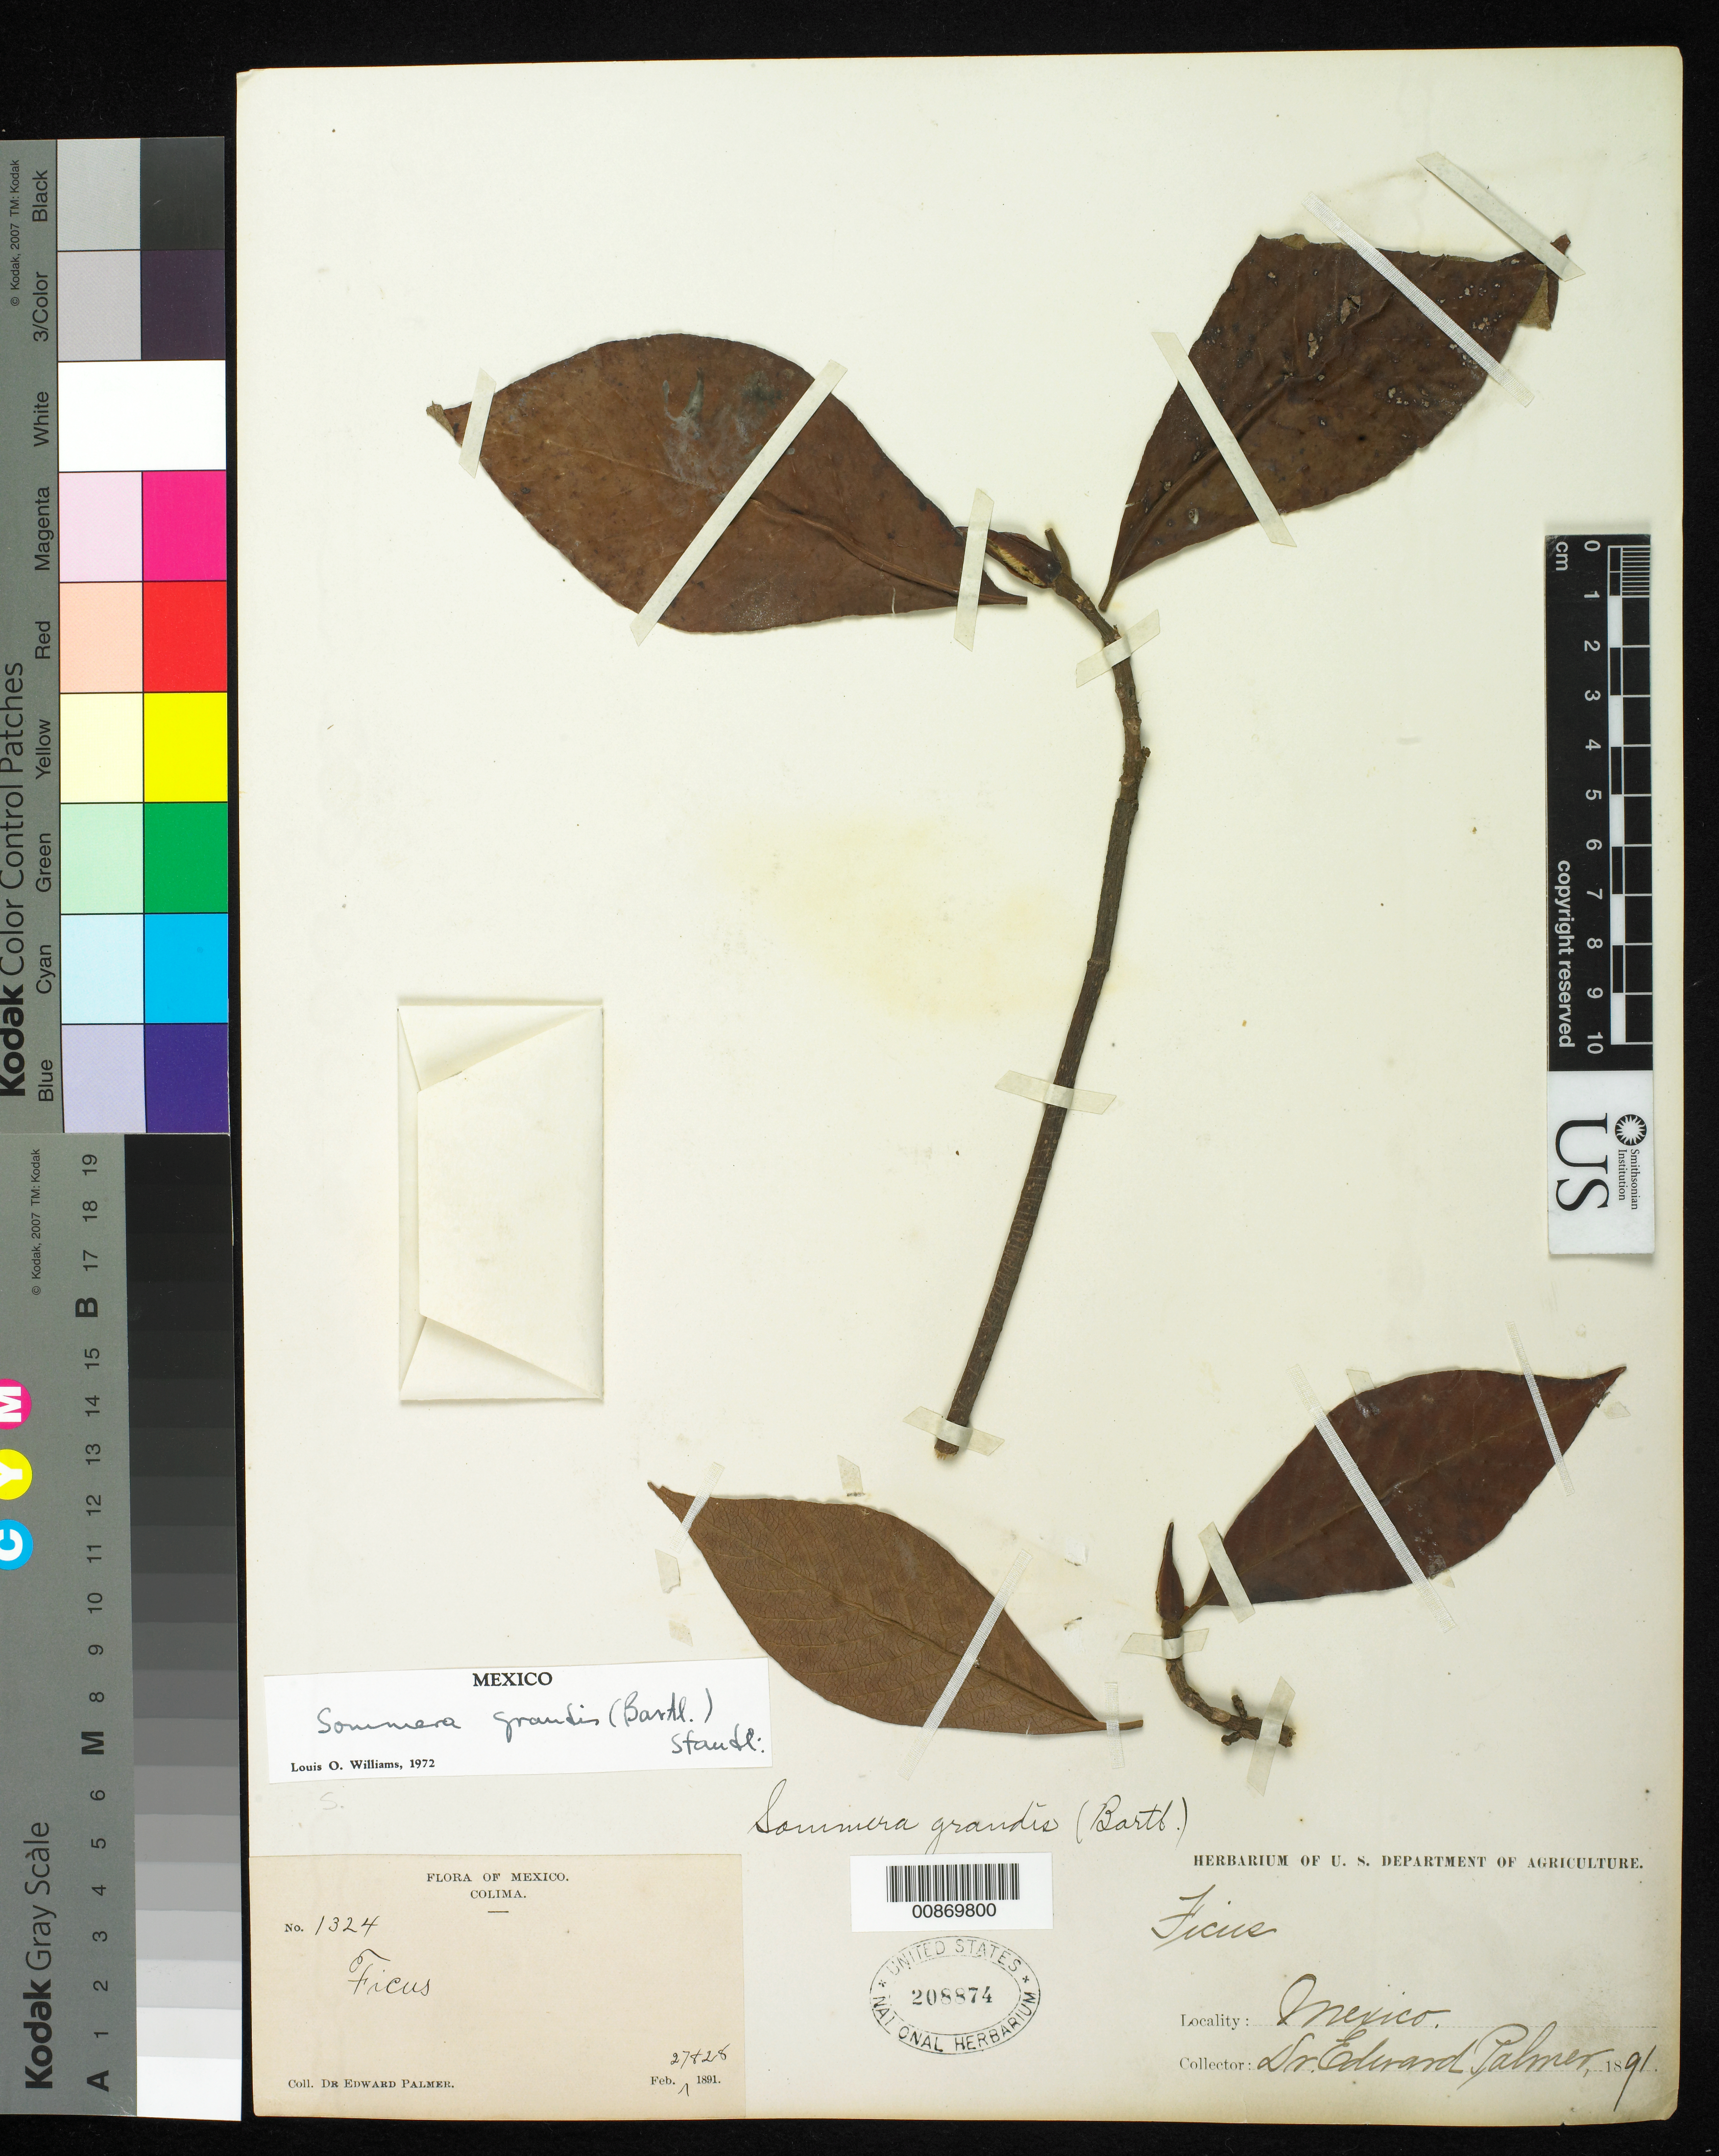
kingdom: Plantae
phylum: Tracheophyta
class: Magnoliopsida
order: Gentianales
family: Rubiaceae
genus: Sommera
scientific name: Sommera grandis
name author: (Bartl. ex DC.) Standl.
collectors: E. Palmer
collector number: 1324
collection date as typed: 27 Feb 1891 to 28 Feb 1891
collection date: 1891-02-27/1891-02-28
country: Mexico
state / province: Colima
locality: Colima.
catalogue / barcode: US 208874